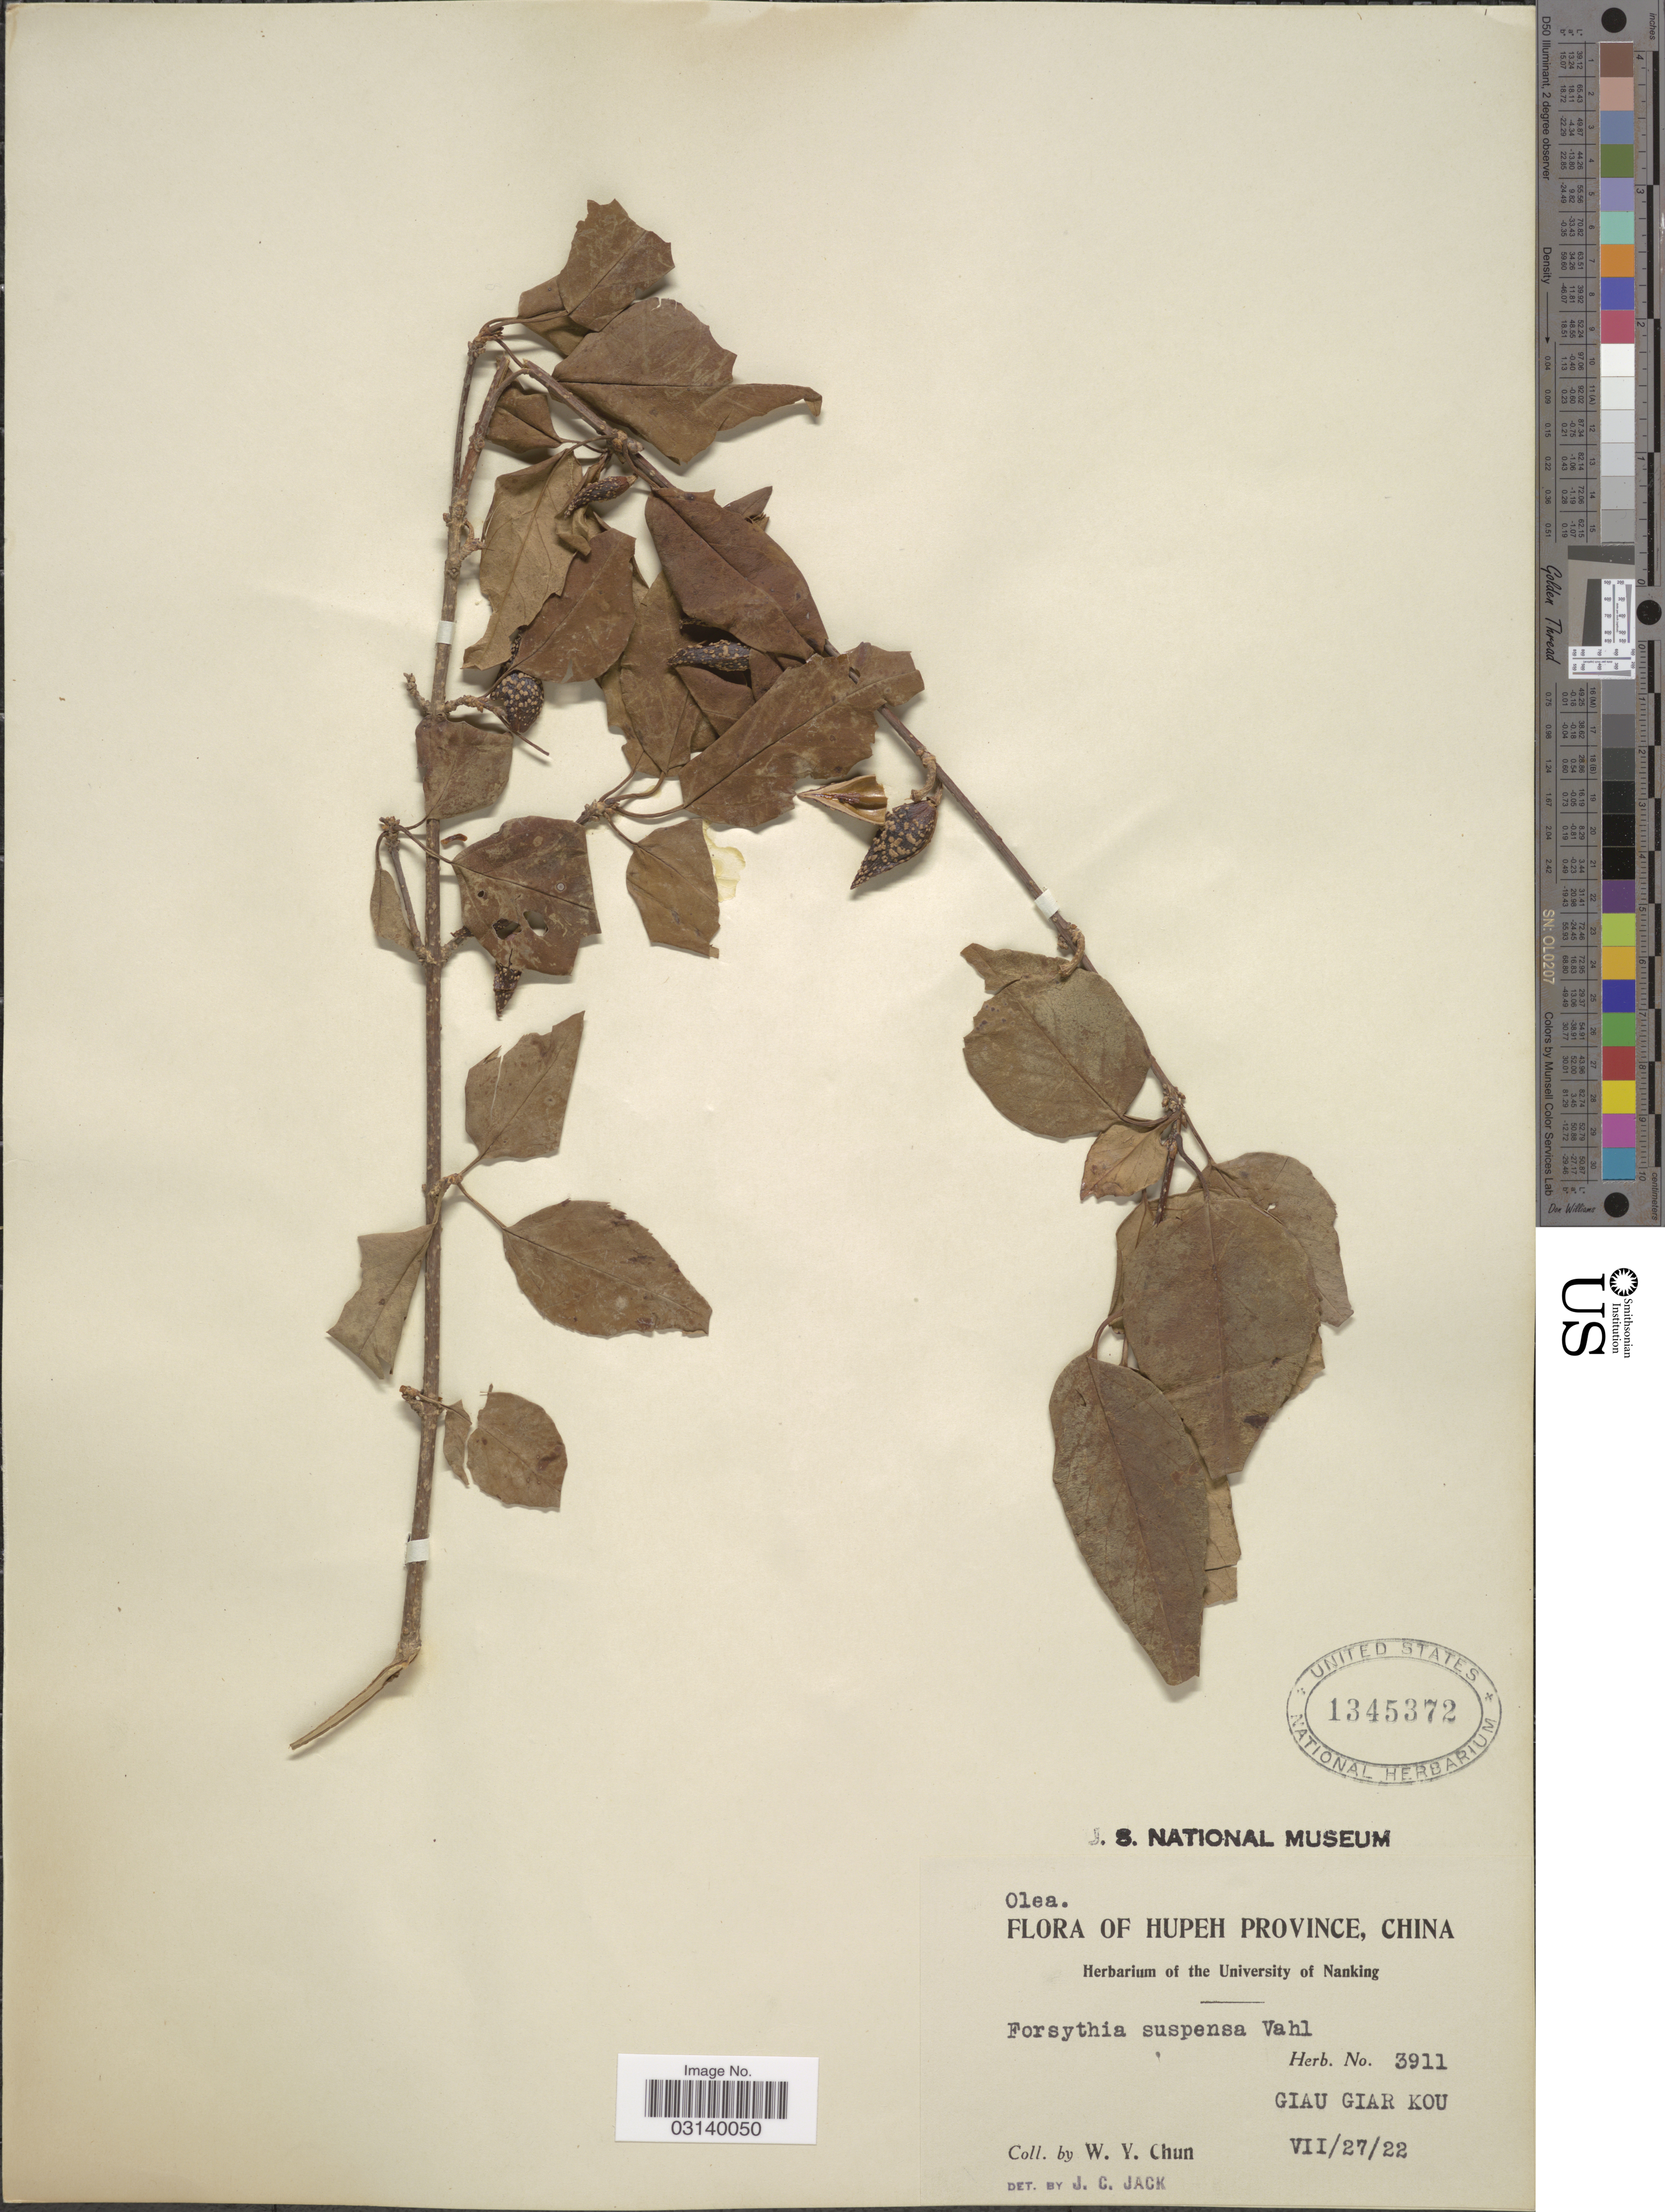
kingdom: Plantae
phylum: Tracheophyta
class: Magnoliopsida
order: Lamiales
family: Oleaceae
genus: Forsythia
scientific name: Forsythia suspensa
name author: (Thunb.) Vahl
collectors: W. Y. Chun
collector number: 3911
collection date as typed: Transcribed d/m/y: 27/7/22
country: China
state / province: Hubei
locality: Hupeh Province. Giau Giar Kou.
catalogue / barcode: US 1345372